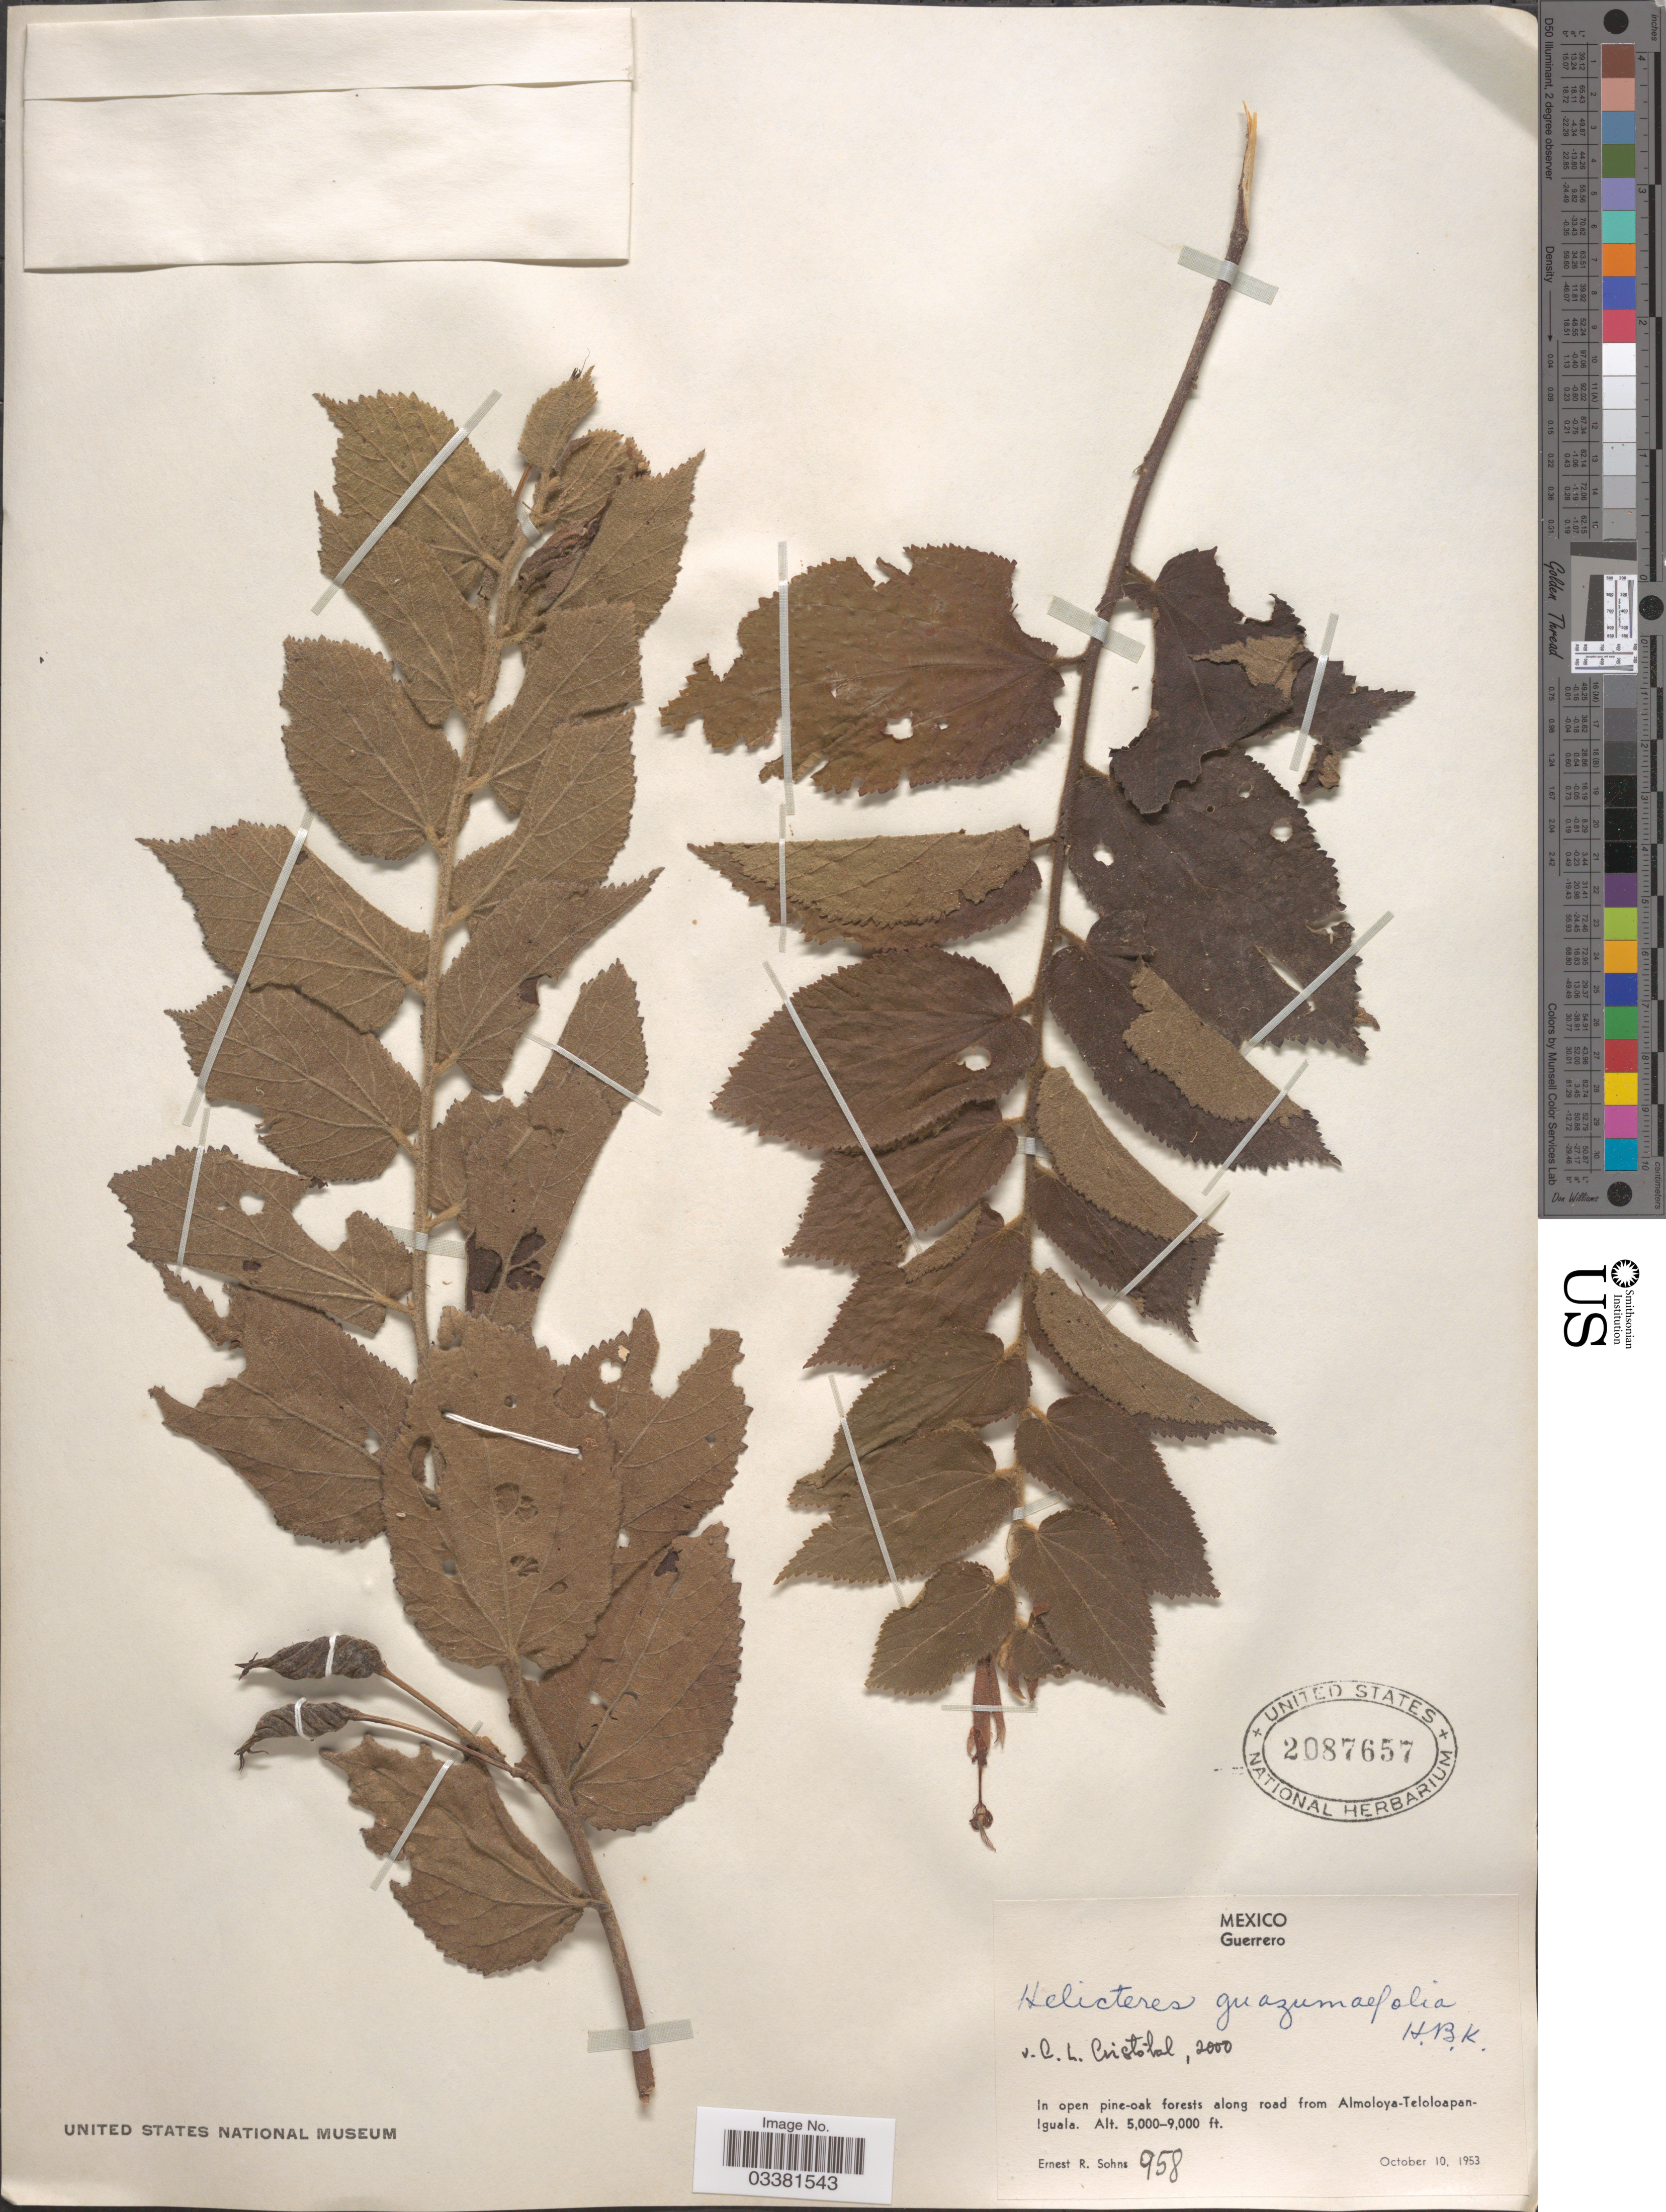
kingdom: Plantae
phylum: Tracheophyta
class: Magnoliopsida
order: Malvales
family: Malvaceae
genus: Helicteres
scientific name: Helicteres guazumifolia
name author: Kunth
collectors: E. R. Sohns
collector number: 958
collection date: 1953-10-10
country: Mexico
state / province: Guerrero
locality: In open pine-oak forests along road from Almoloya-Teloloapan-Iguala.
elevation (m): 1524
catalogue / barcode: US 2087657